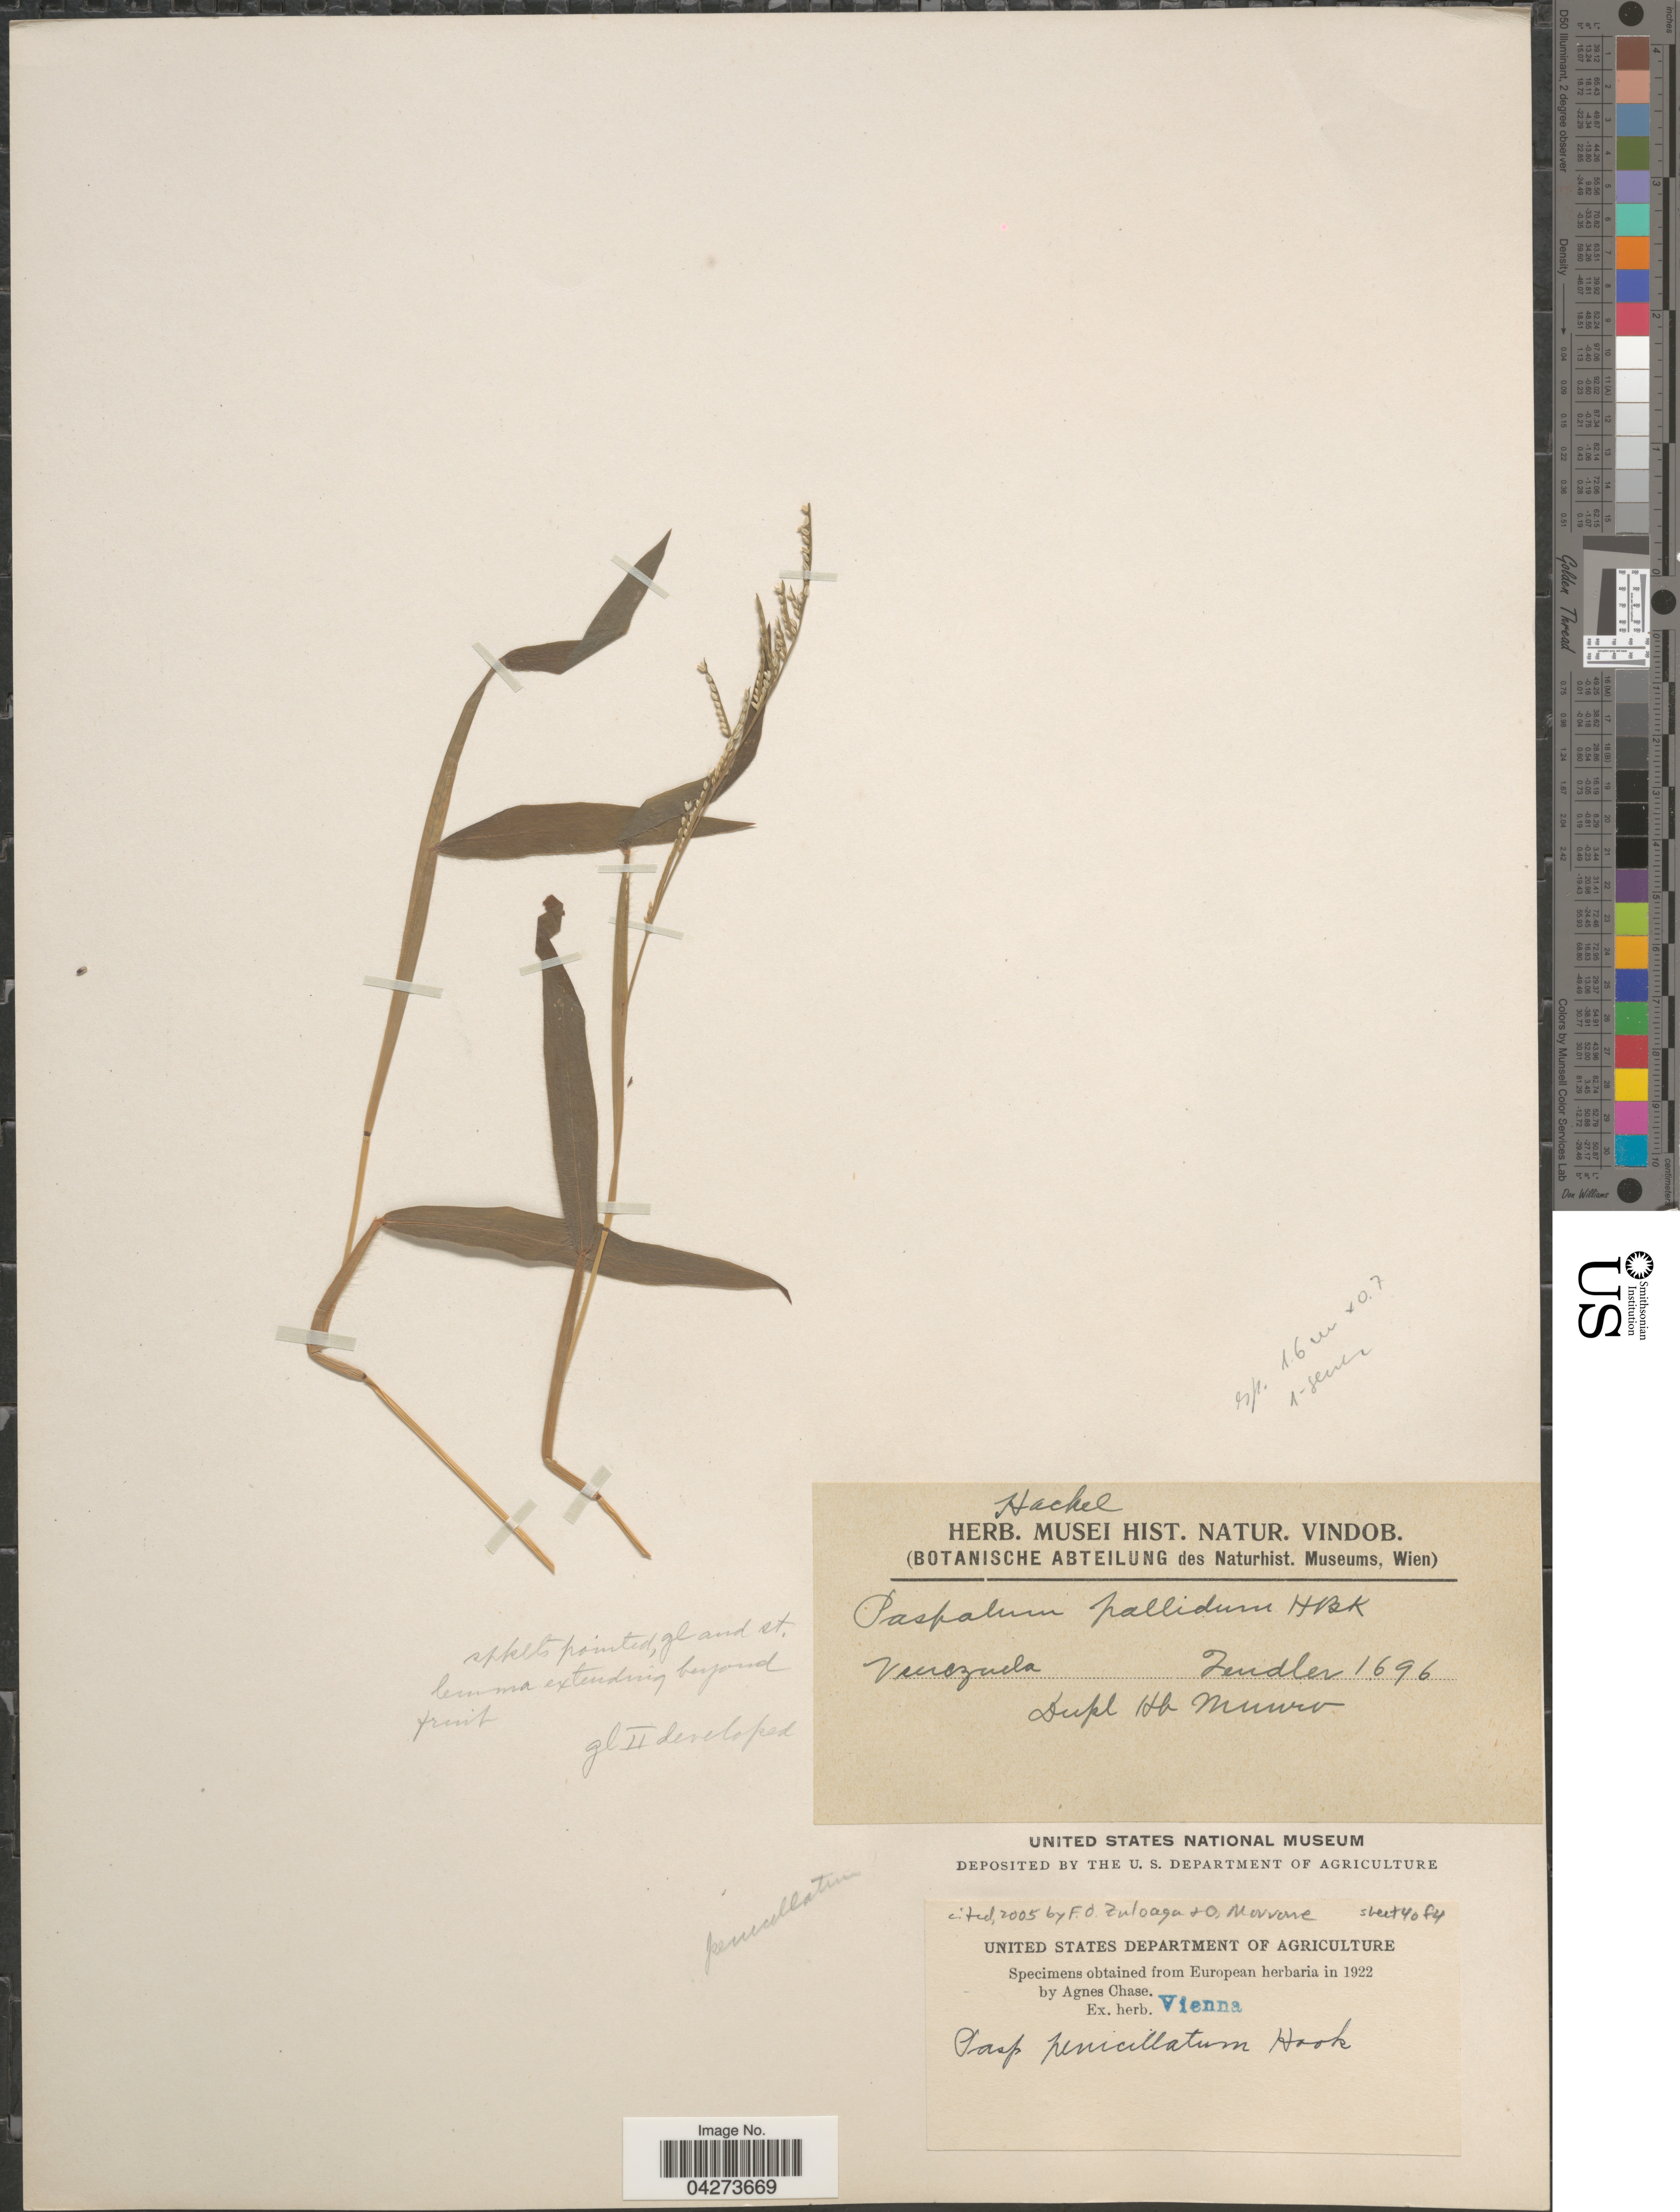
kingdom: Plantae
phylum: Tracheophyta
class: Liliopsida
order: Poales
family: Poaceae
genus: Paspalum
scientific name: Paspalum penicillatum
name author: Hook. f.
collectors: -. Fendler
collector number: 1696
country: Venezuela